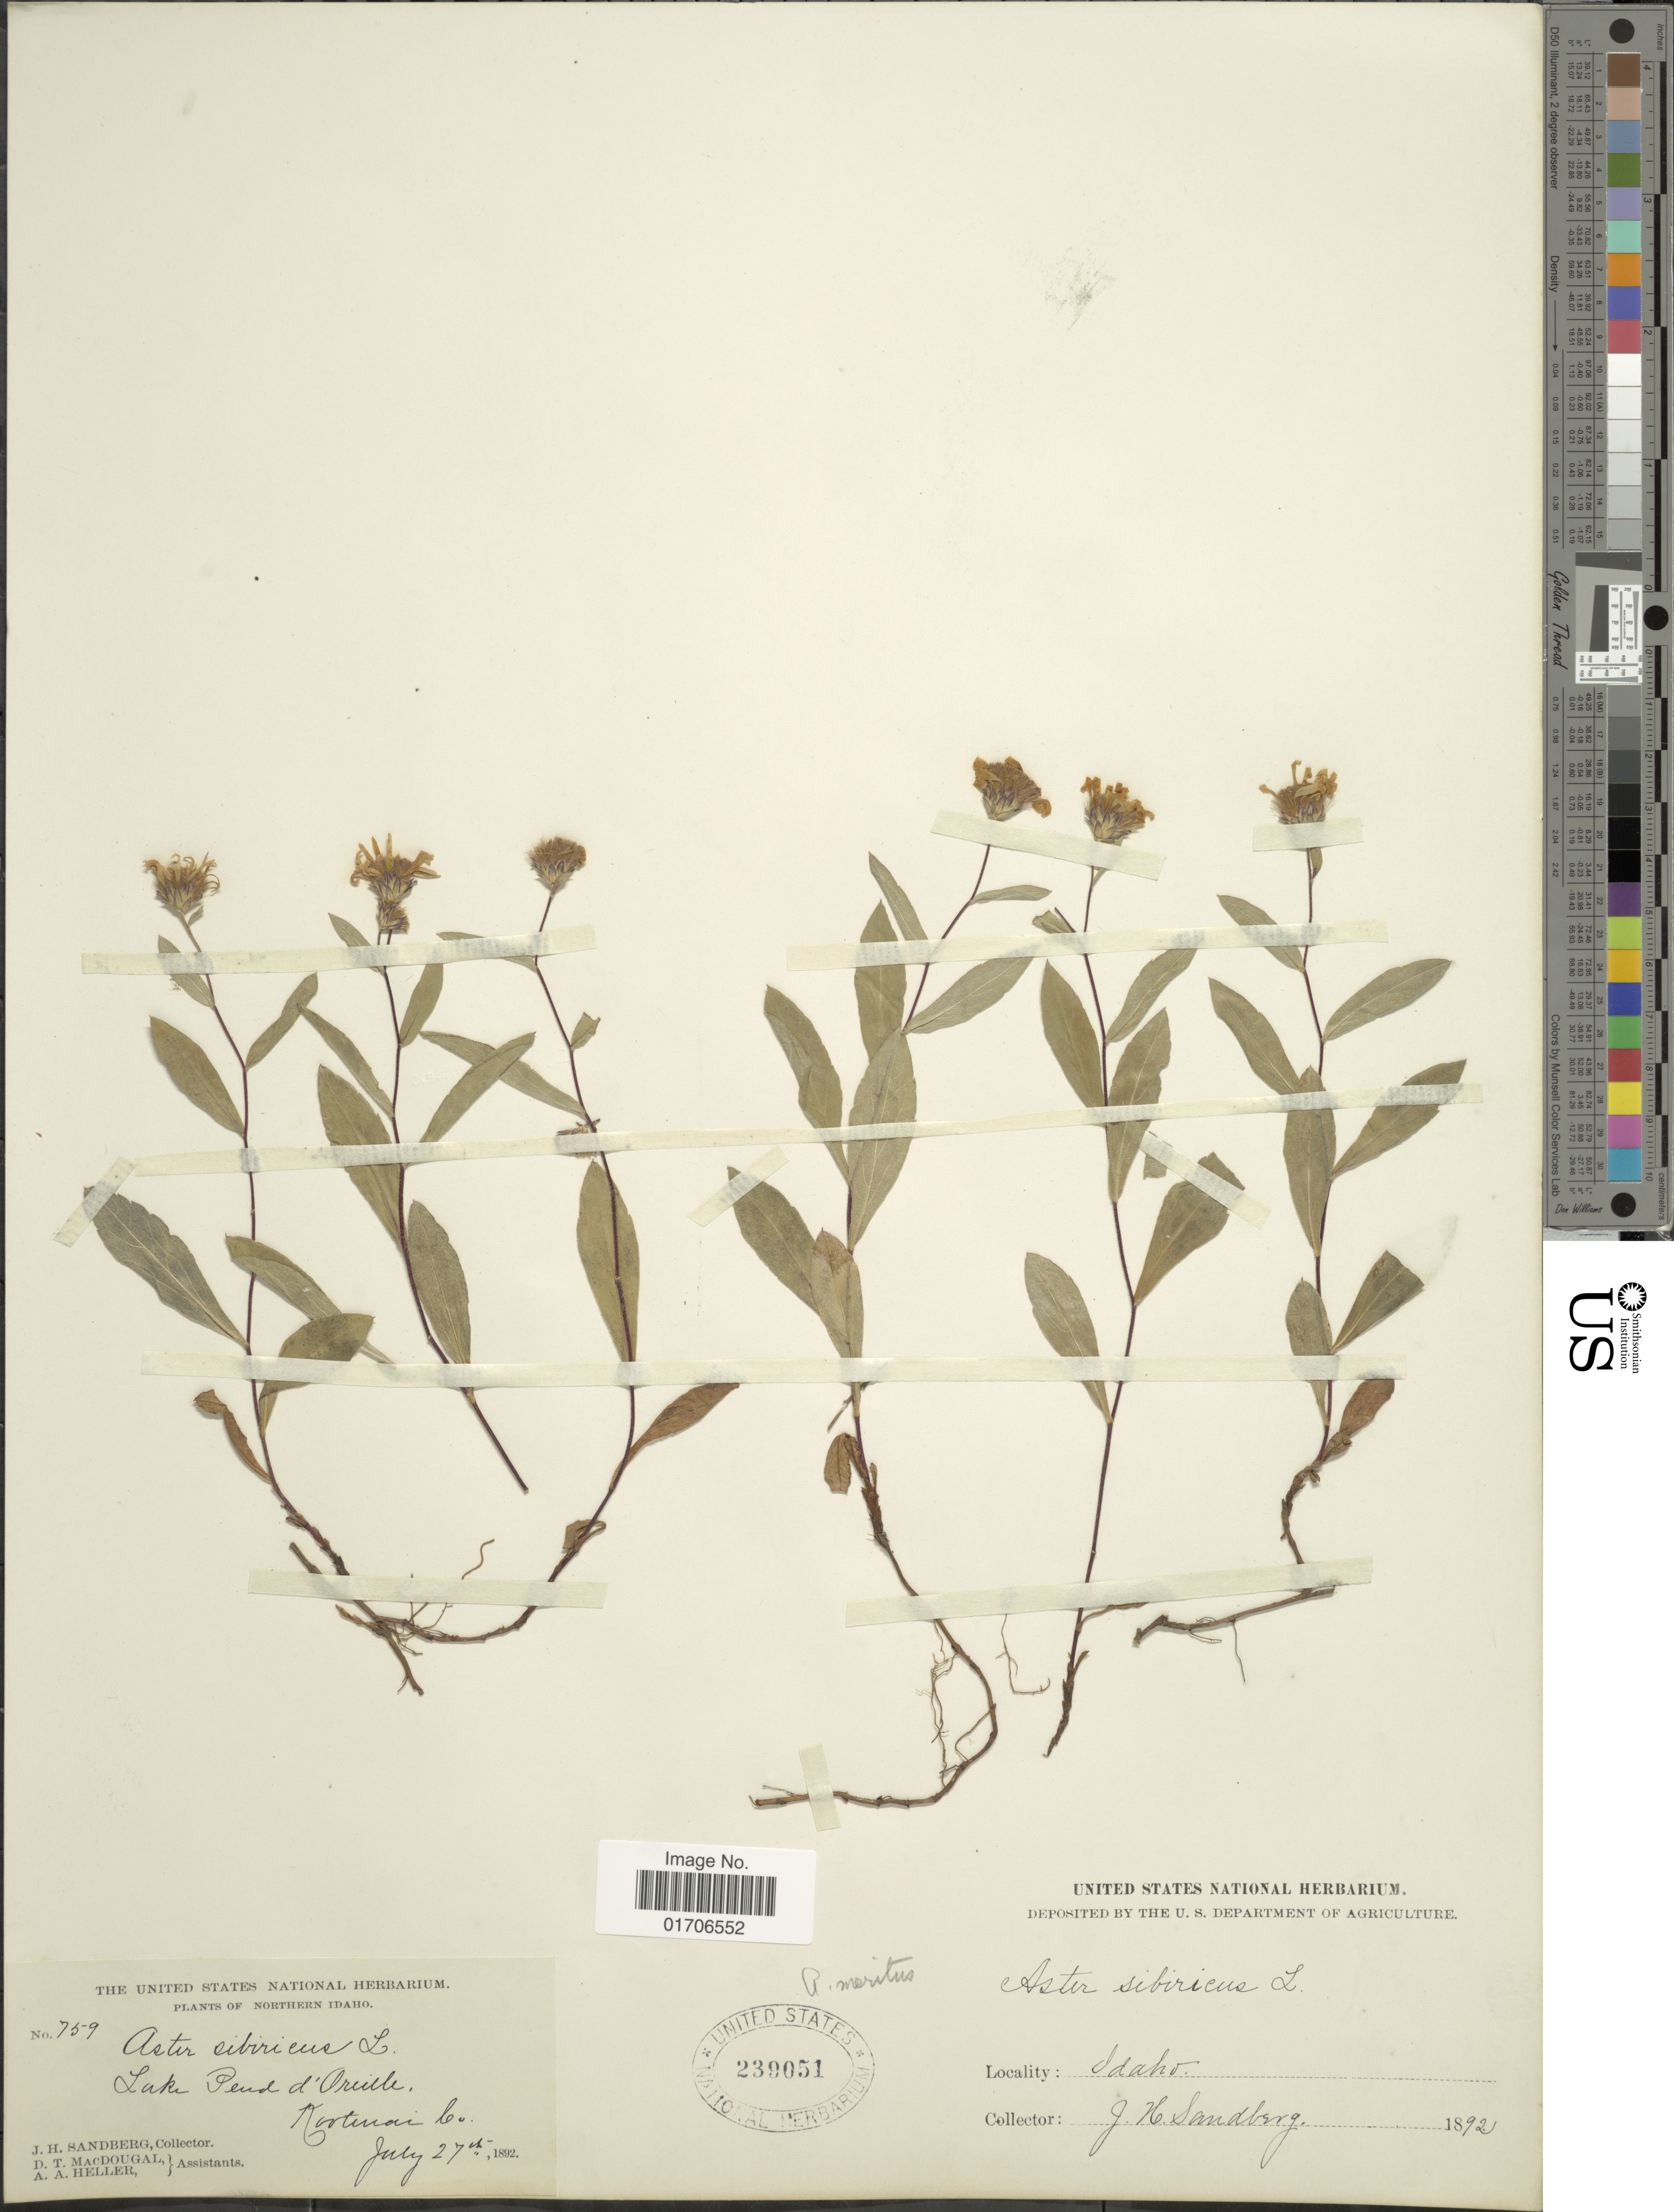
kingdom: Plantae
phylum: Tracheophyta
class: Magnoliopsida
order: Asterales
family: Asteraceae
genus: Eurybia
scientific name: Eurybia merita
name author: (A. Nelson) G.L. Nesom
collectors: J. H. Sandberg, D. T. MacDougal & A. A. Heller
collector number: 759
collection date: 1892-07-27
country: United States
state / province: Idaho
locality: Northern Idaho. Lake Pend d'Oreille. Kootenai Co.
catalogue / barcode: US 239051